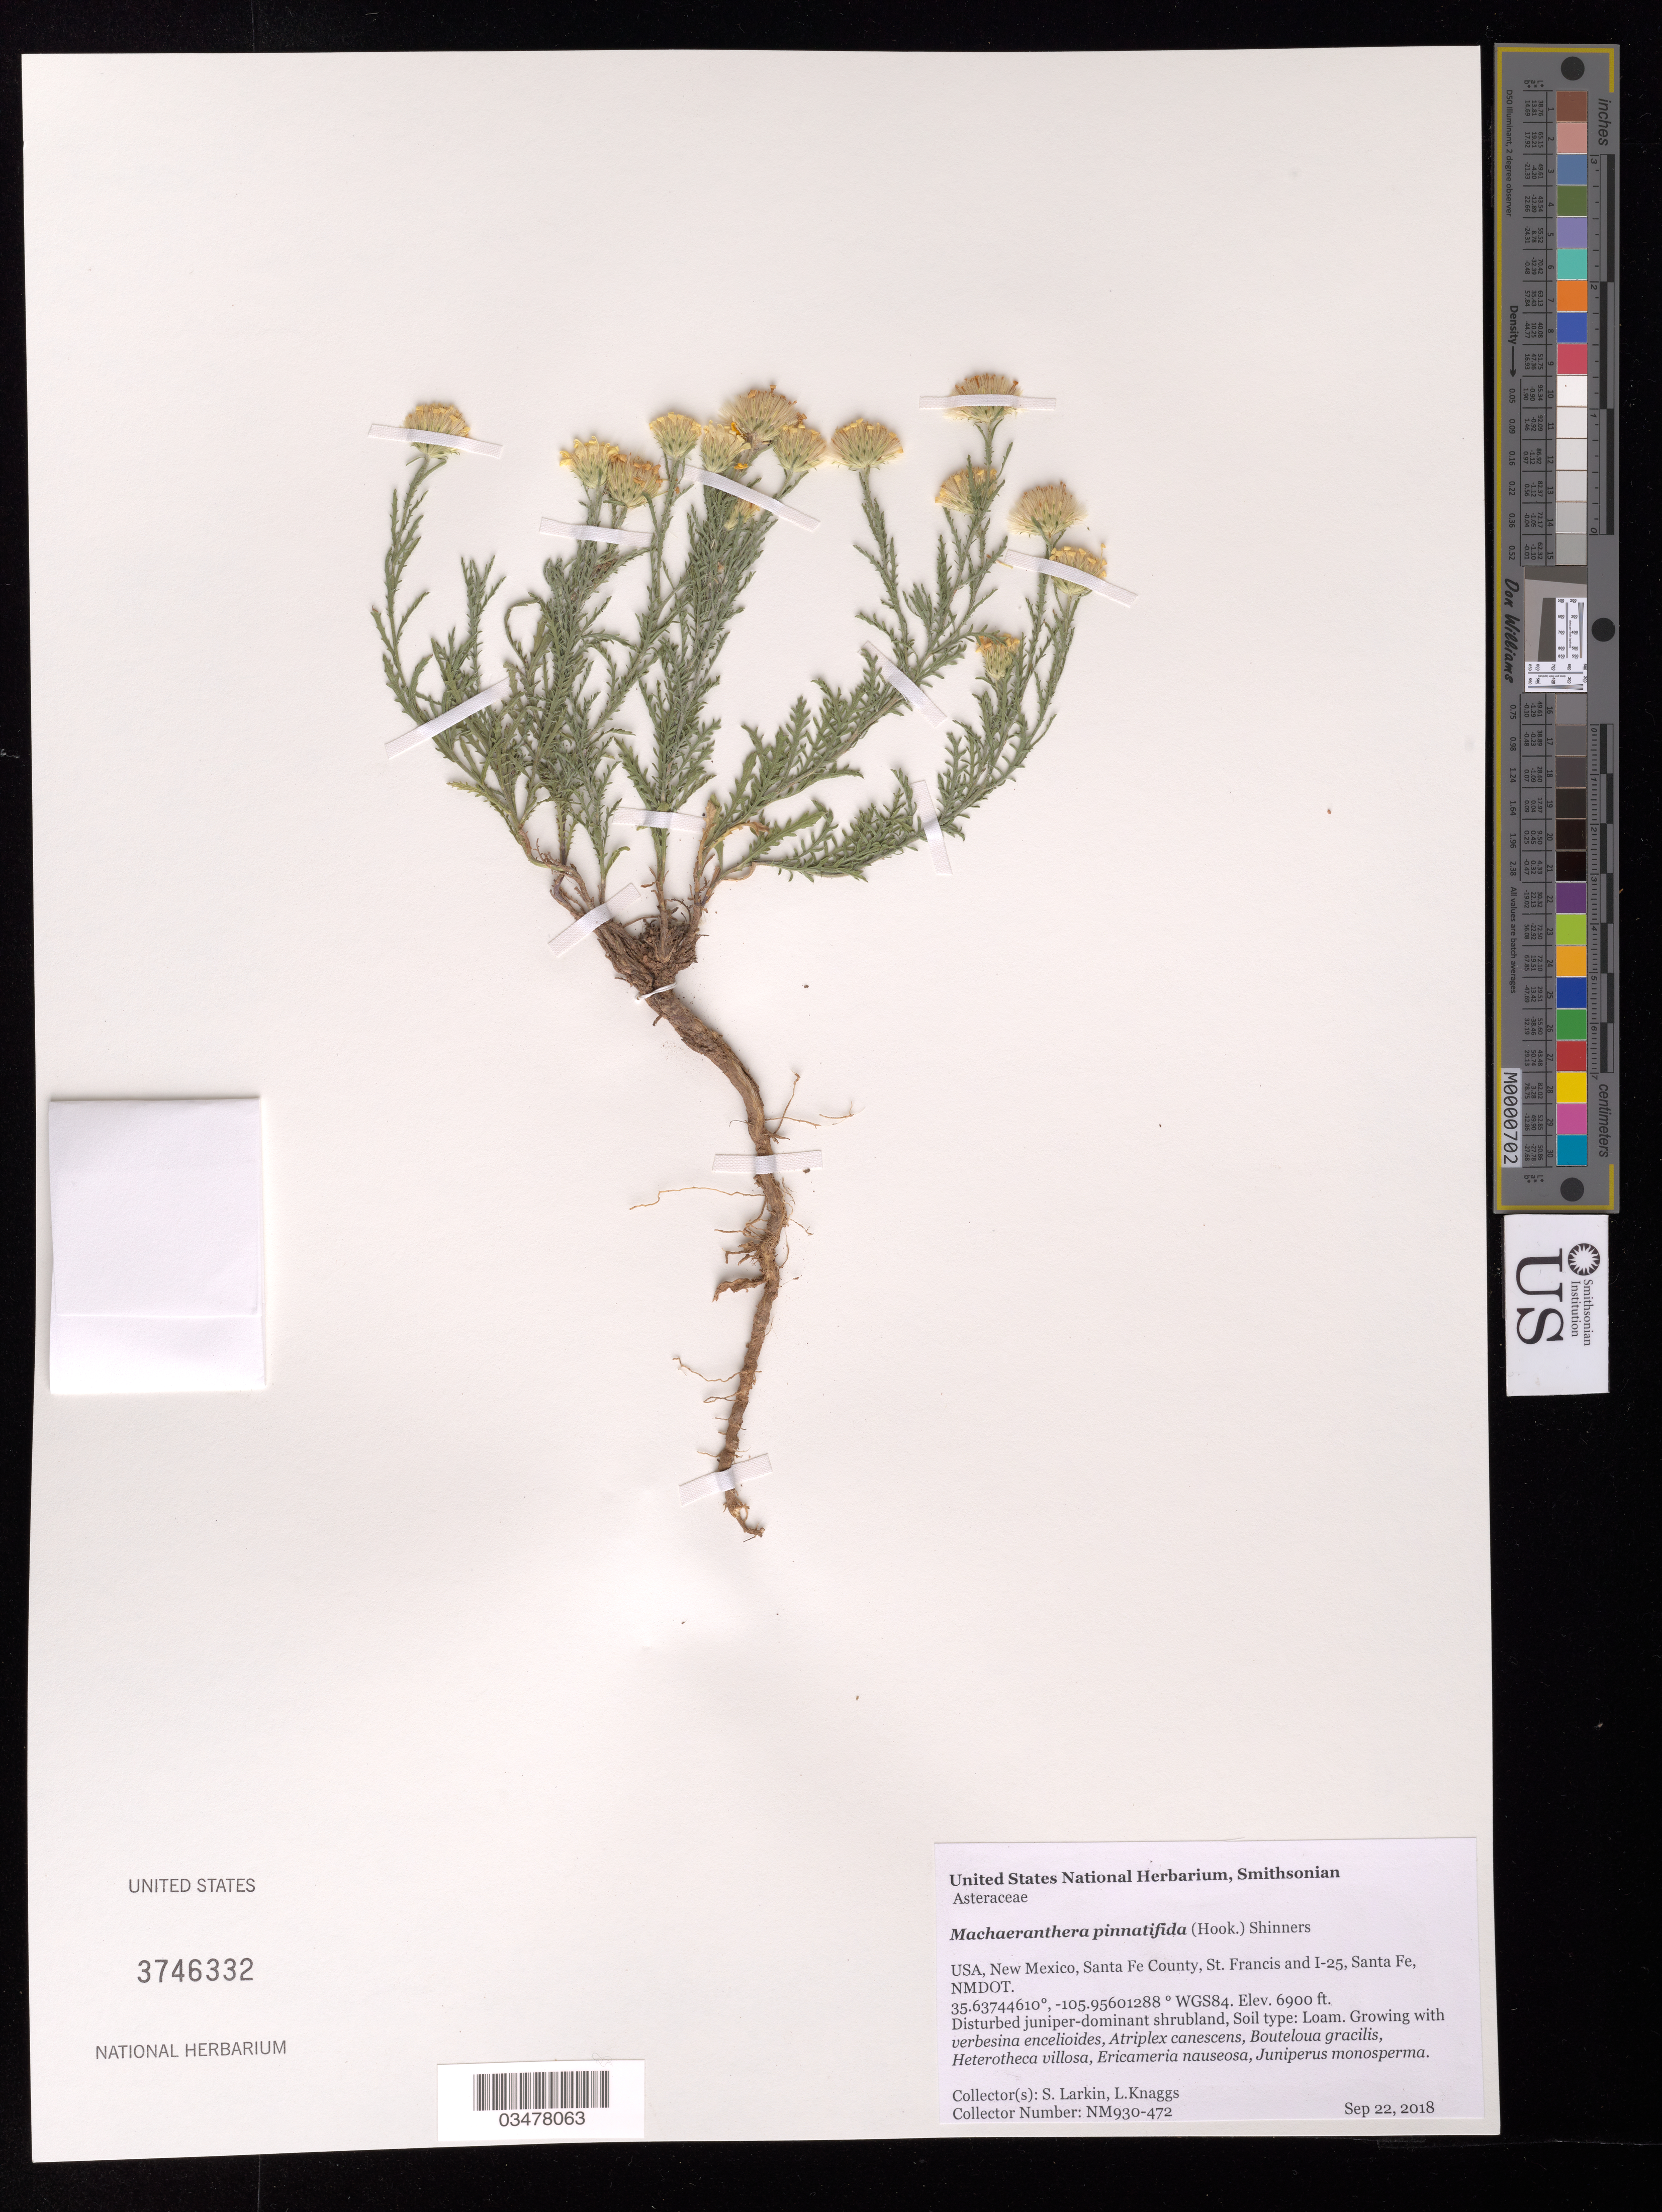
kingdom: Plantae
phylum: Tracheophyta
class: Magnoliopsida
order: Asterales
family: Asteraceae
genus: Machaeranthera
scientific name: Machaeranthera pinnatifida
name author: (Hook.) Shinners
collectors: S. Larkin & L. Knaggs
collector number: NM930-472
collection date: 2018-09-22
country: United States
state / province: New Mexico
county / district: Santa Fe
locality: Santa Fe, St. Francis & I-25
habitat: Loam. Disturbed juniper-dominant shrubland. With Atriplex canescens, Bouteloua gracilis, Heterotheca villosa, Ericameria nauseosa, ect.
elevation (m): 2103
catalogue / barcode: US 3746332